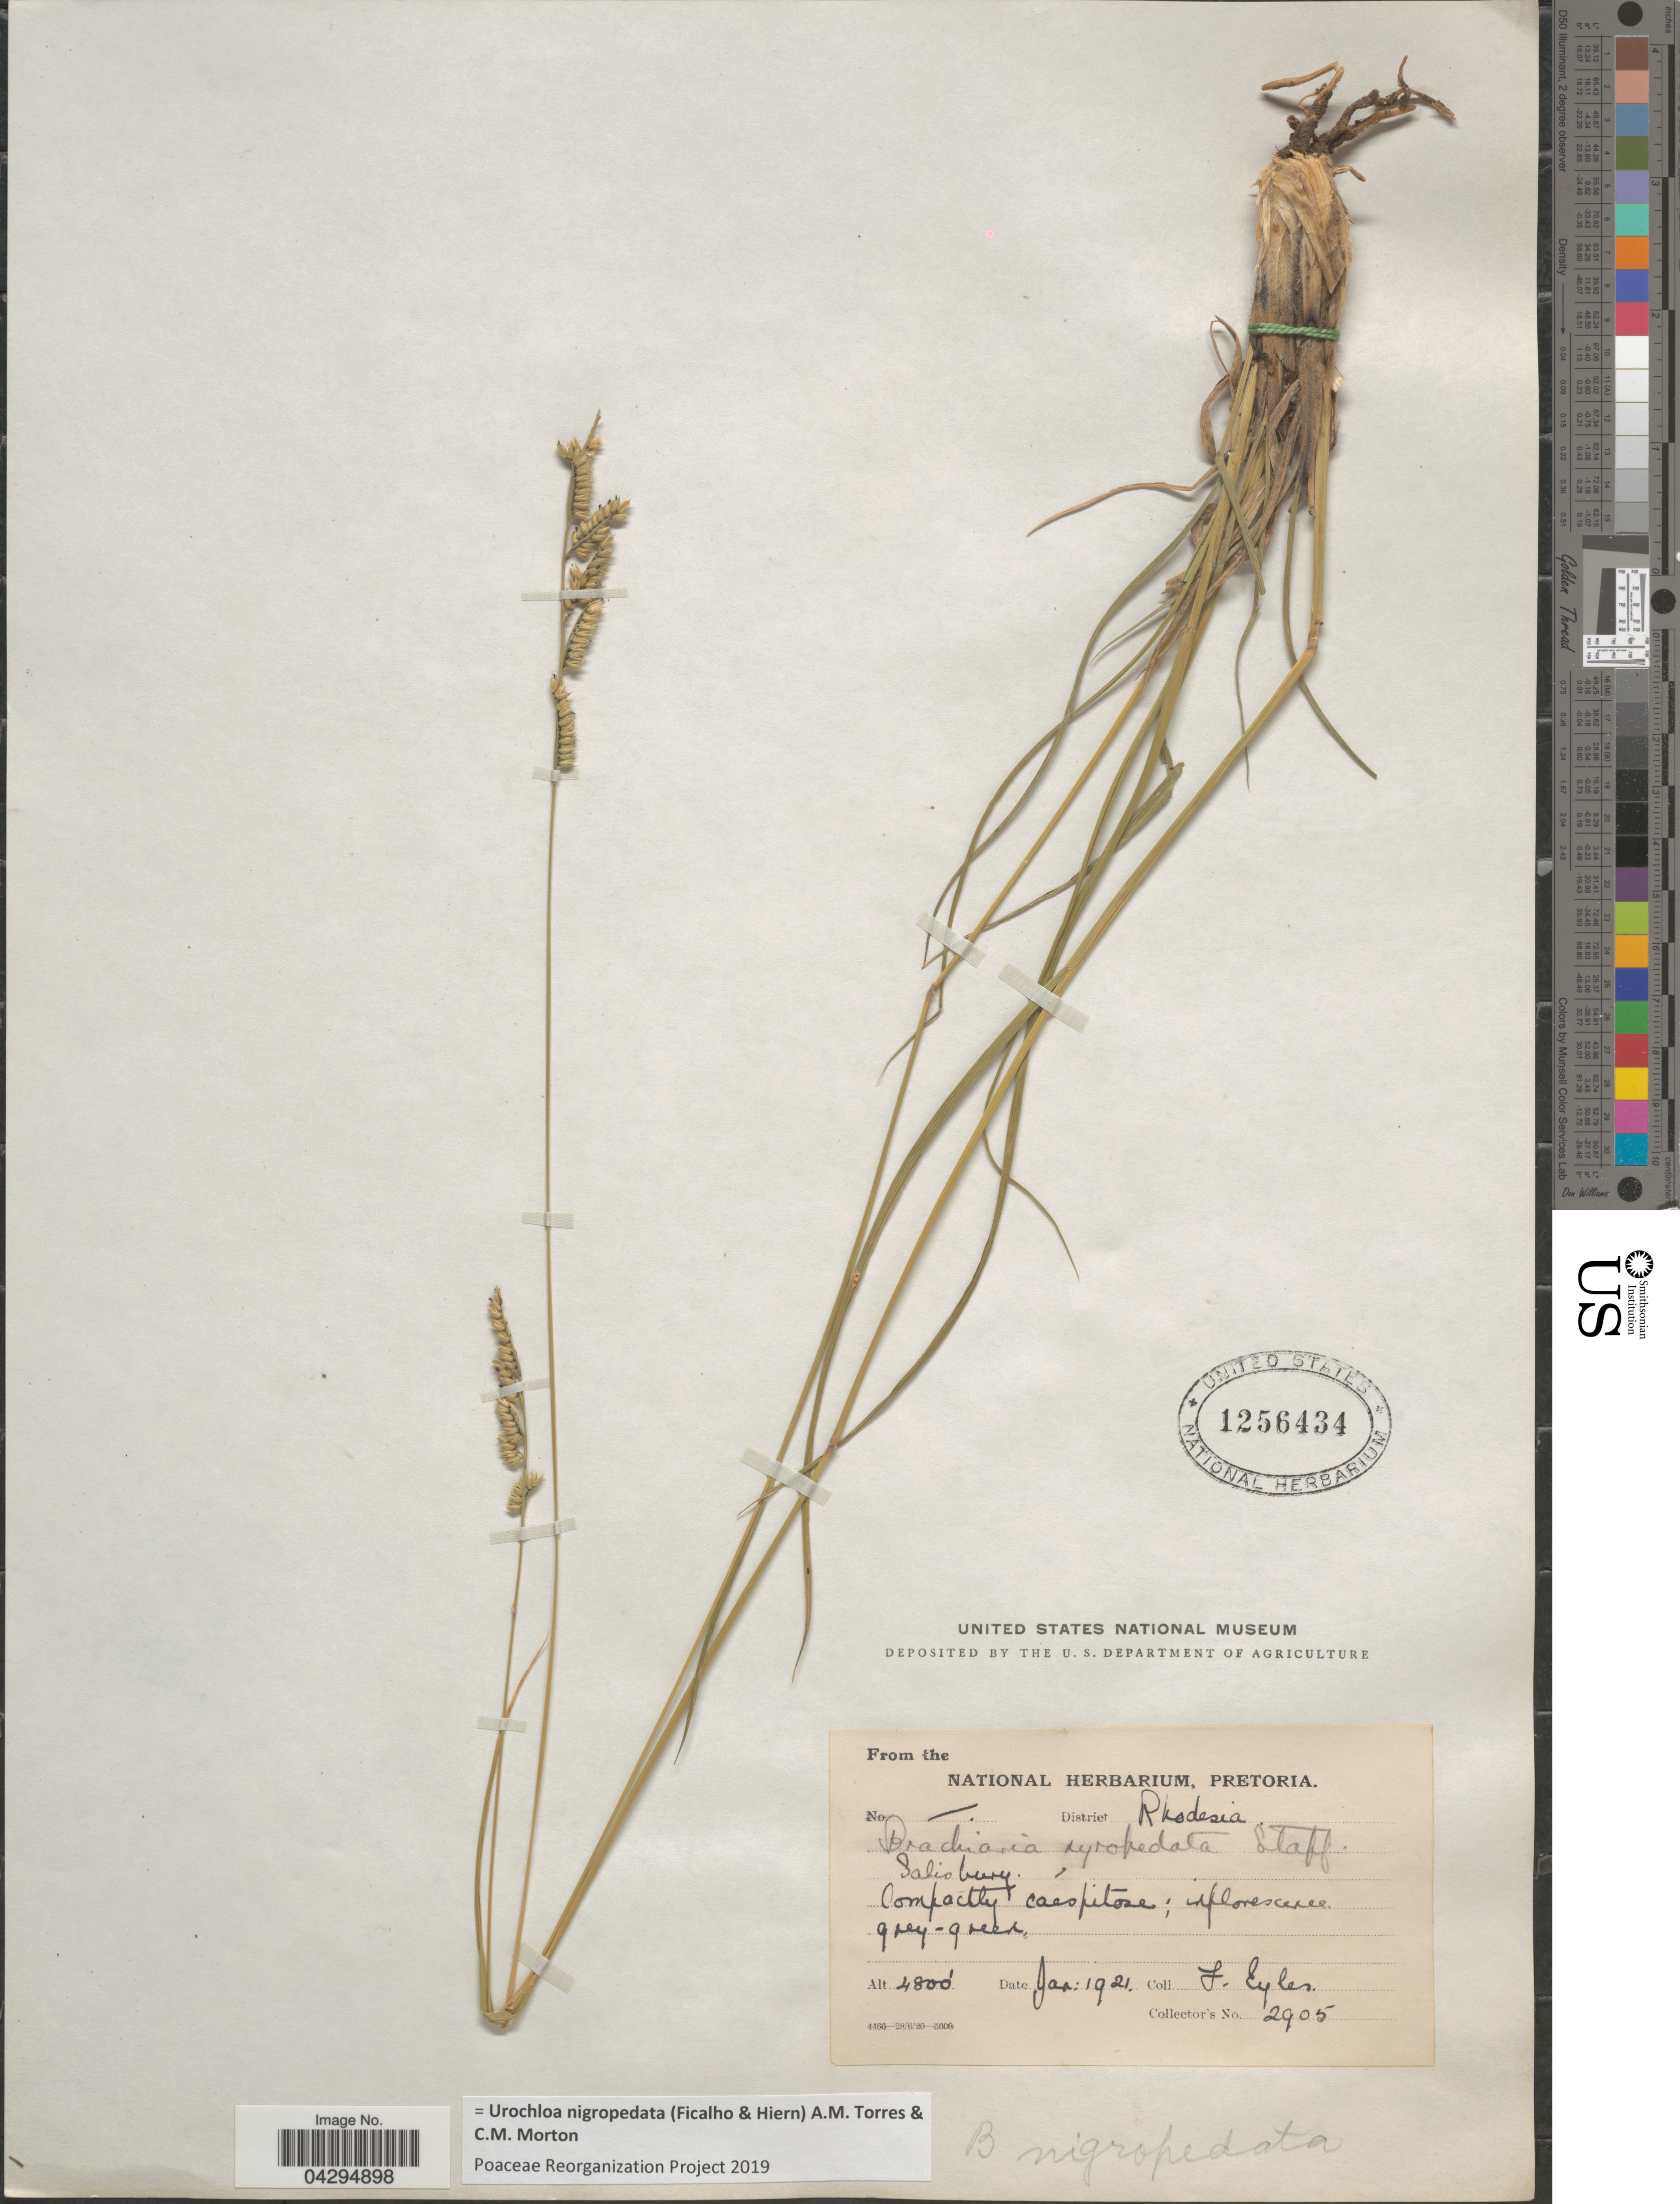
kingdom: Plantae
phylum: Tracheophyta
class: Liliopsida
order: Poales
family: Poaceae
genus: Urochloa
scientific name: Urochloa nigropedata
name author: (Ficalho & Hiern) A.M. Torres & C.M. Morton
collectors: F. Eyles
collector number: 2905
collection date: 1921-01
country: Zimbabwe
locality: District Rhodesia. Salisbury.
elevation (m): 1463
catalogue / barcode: US 1256434